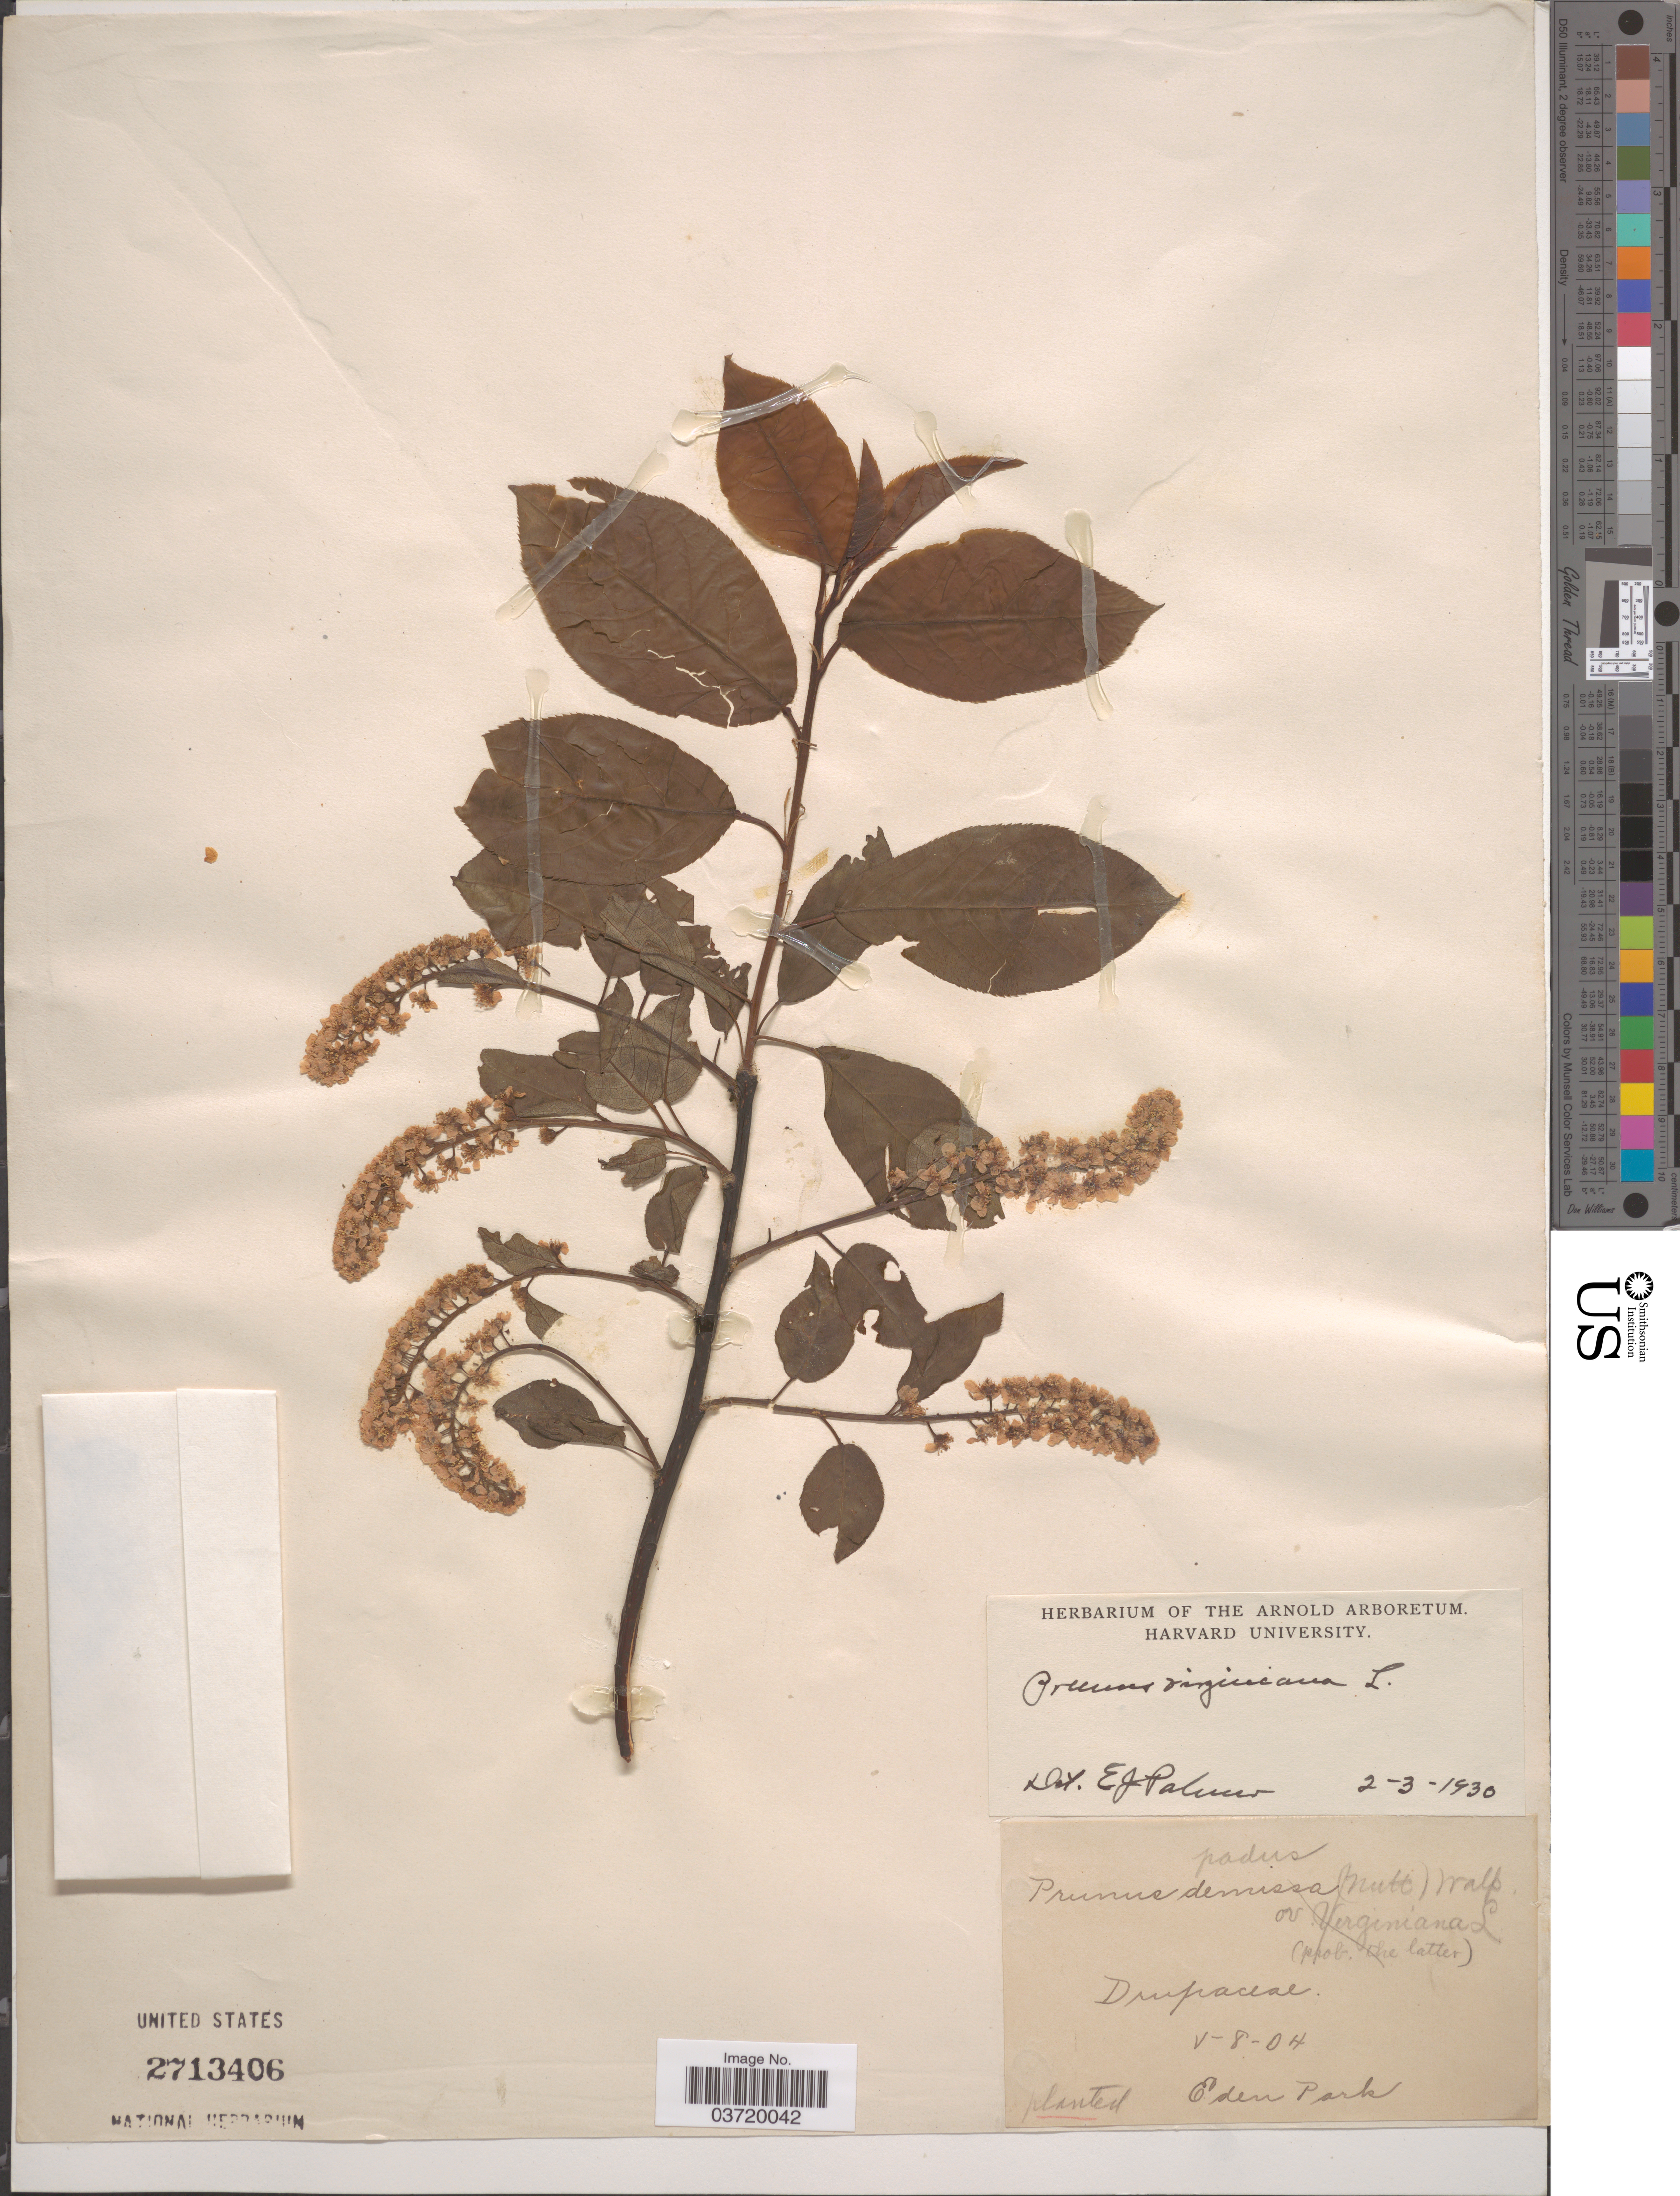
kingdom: Plantae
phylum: Tracheophyta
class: Magnoliopsida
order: Rosales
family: Rosaceae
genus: Prunus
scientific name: Prunus virginiana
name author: L.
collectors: Ex herb. of the Arnold Arboretum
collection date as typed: Transcribed d/m/y: 8/5/4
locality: Eden Park.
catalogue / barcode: US 2713406